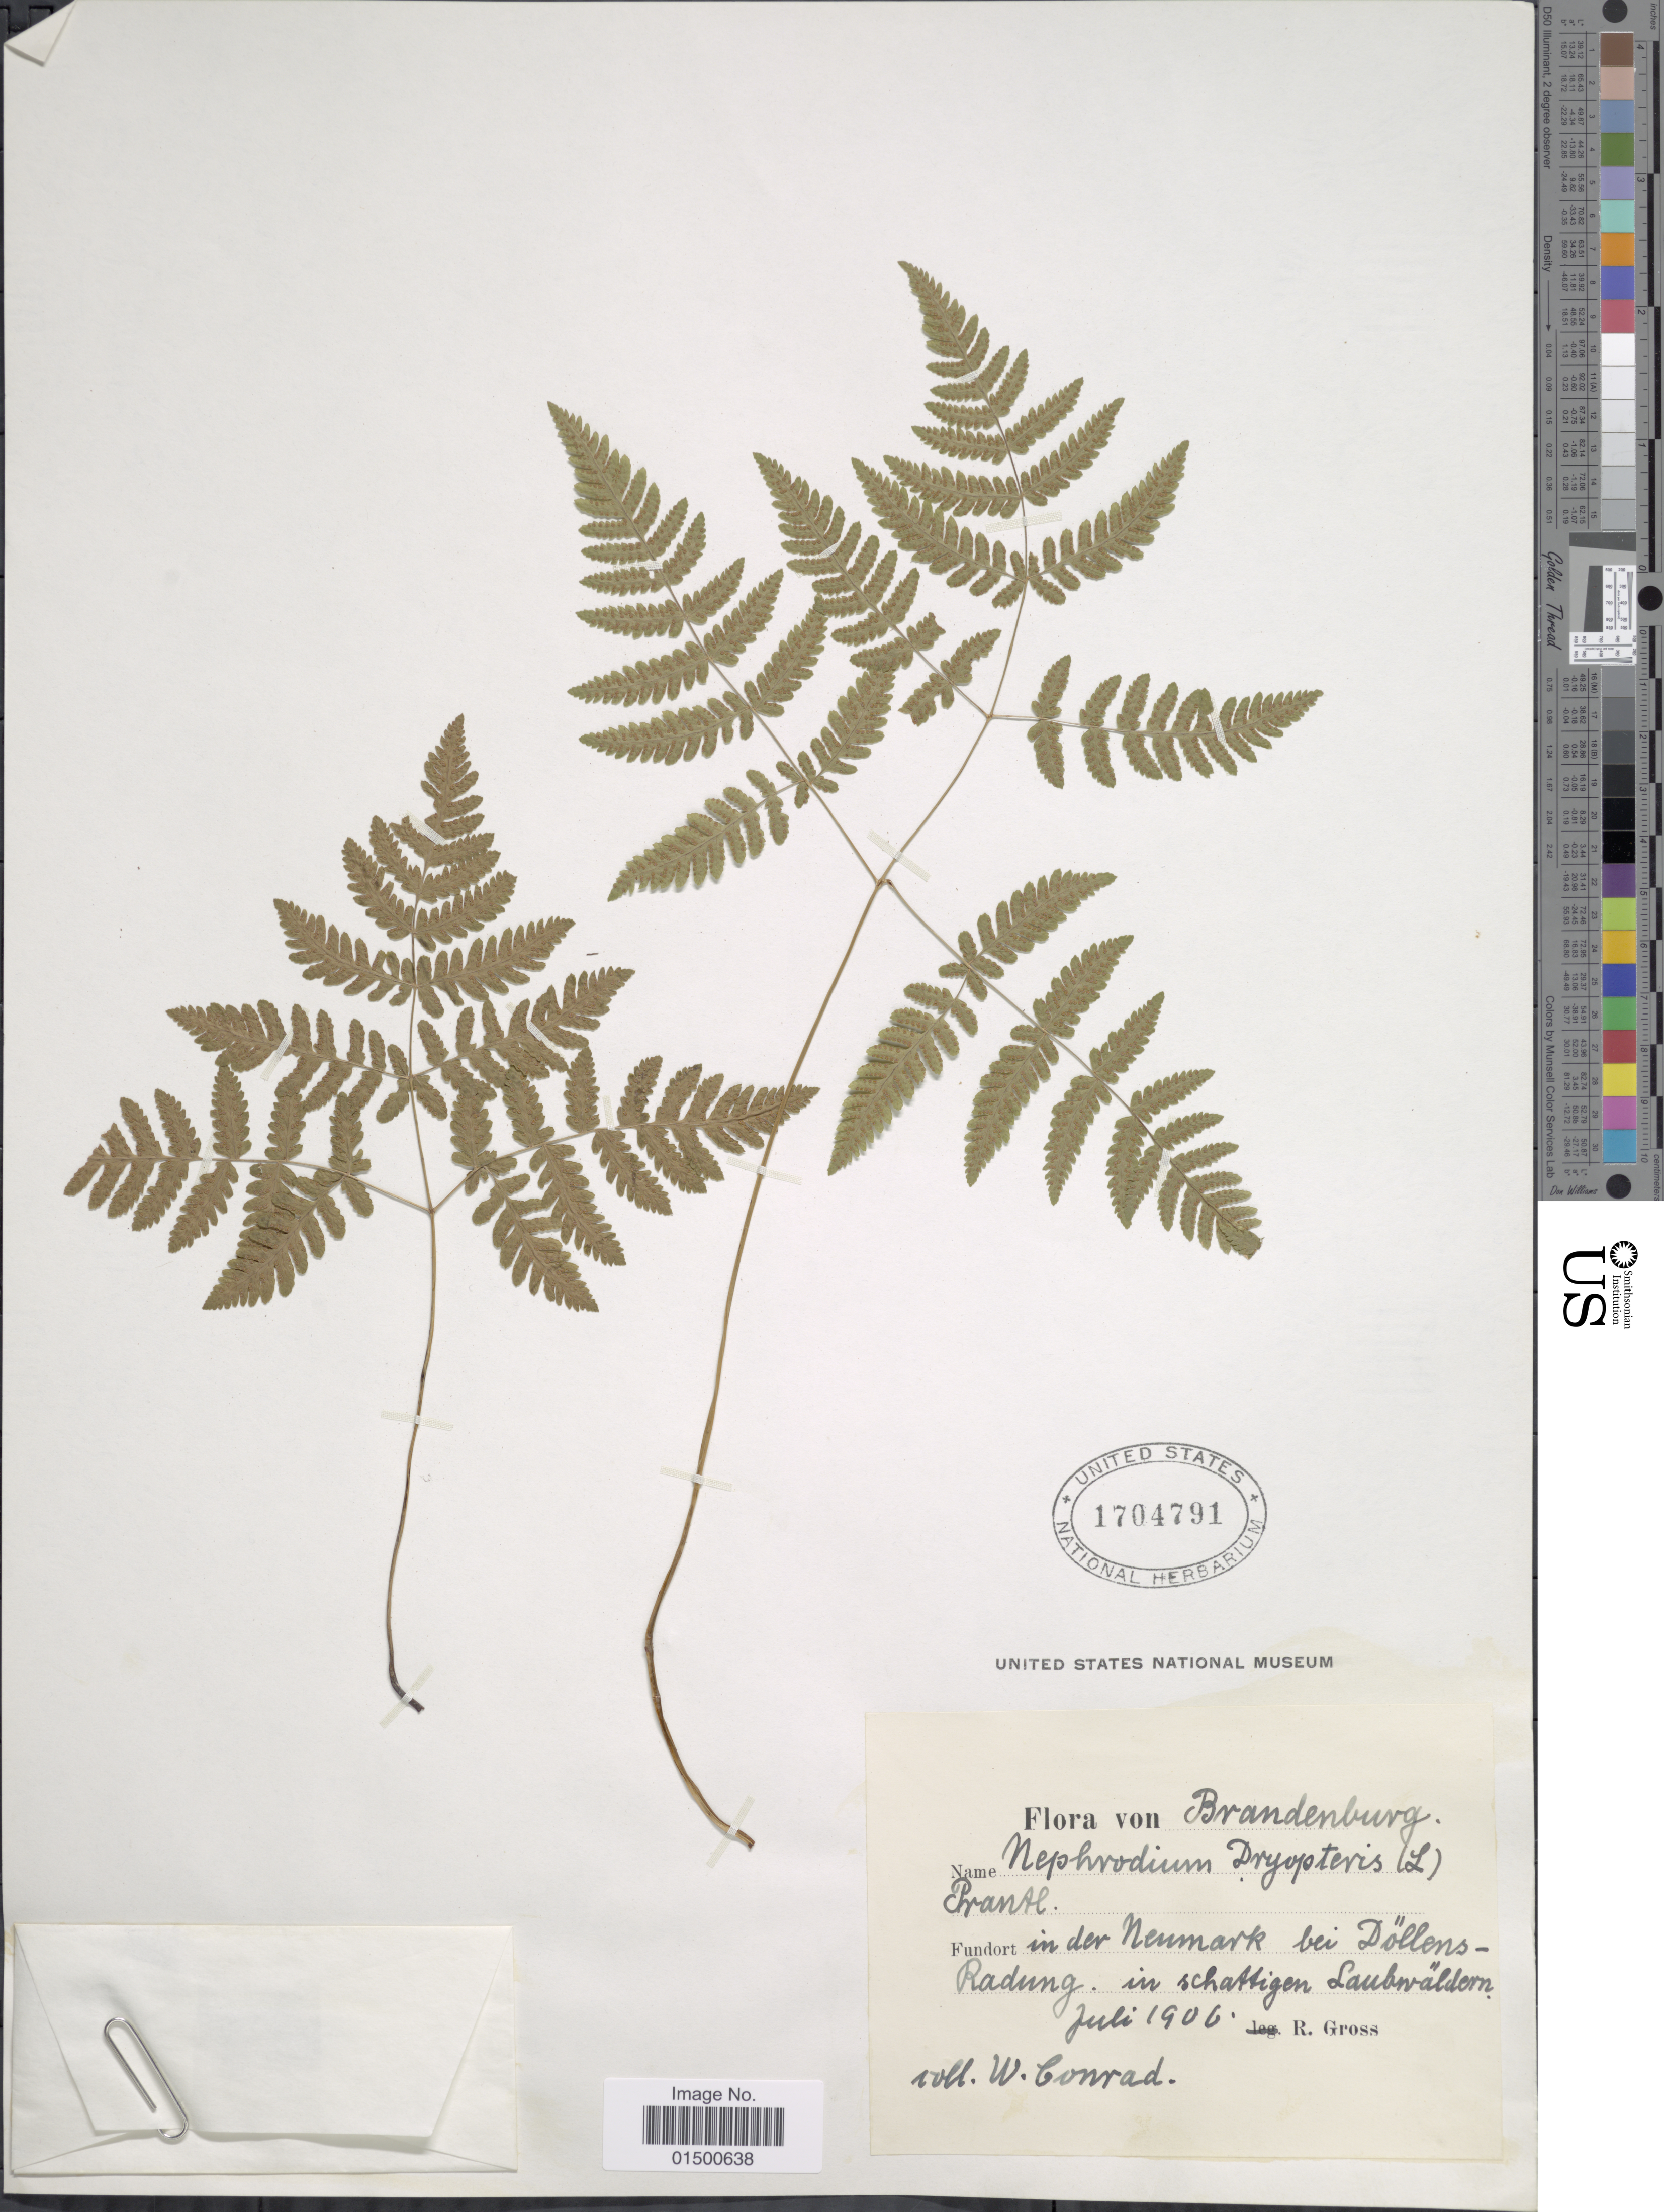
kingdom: Plantae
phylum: Tracheophyta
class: Polypodiopsida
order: Polypodiales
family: Cystopteridaceae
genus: Gymnocarpium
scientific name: Gymnocarpium disjunctum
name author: (Rupr.) Ching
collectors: W. Conrad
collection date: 1906-07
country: Germany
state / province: Brandenburg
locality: In der Neumark bei Dollens-Radung in schattigen Laubwaldern [interpreted]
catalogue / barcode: US 1704791